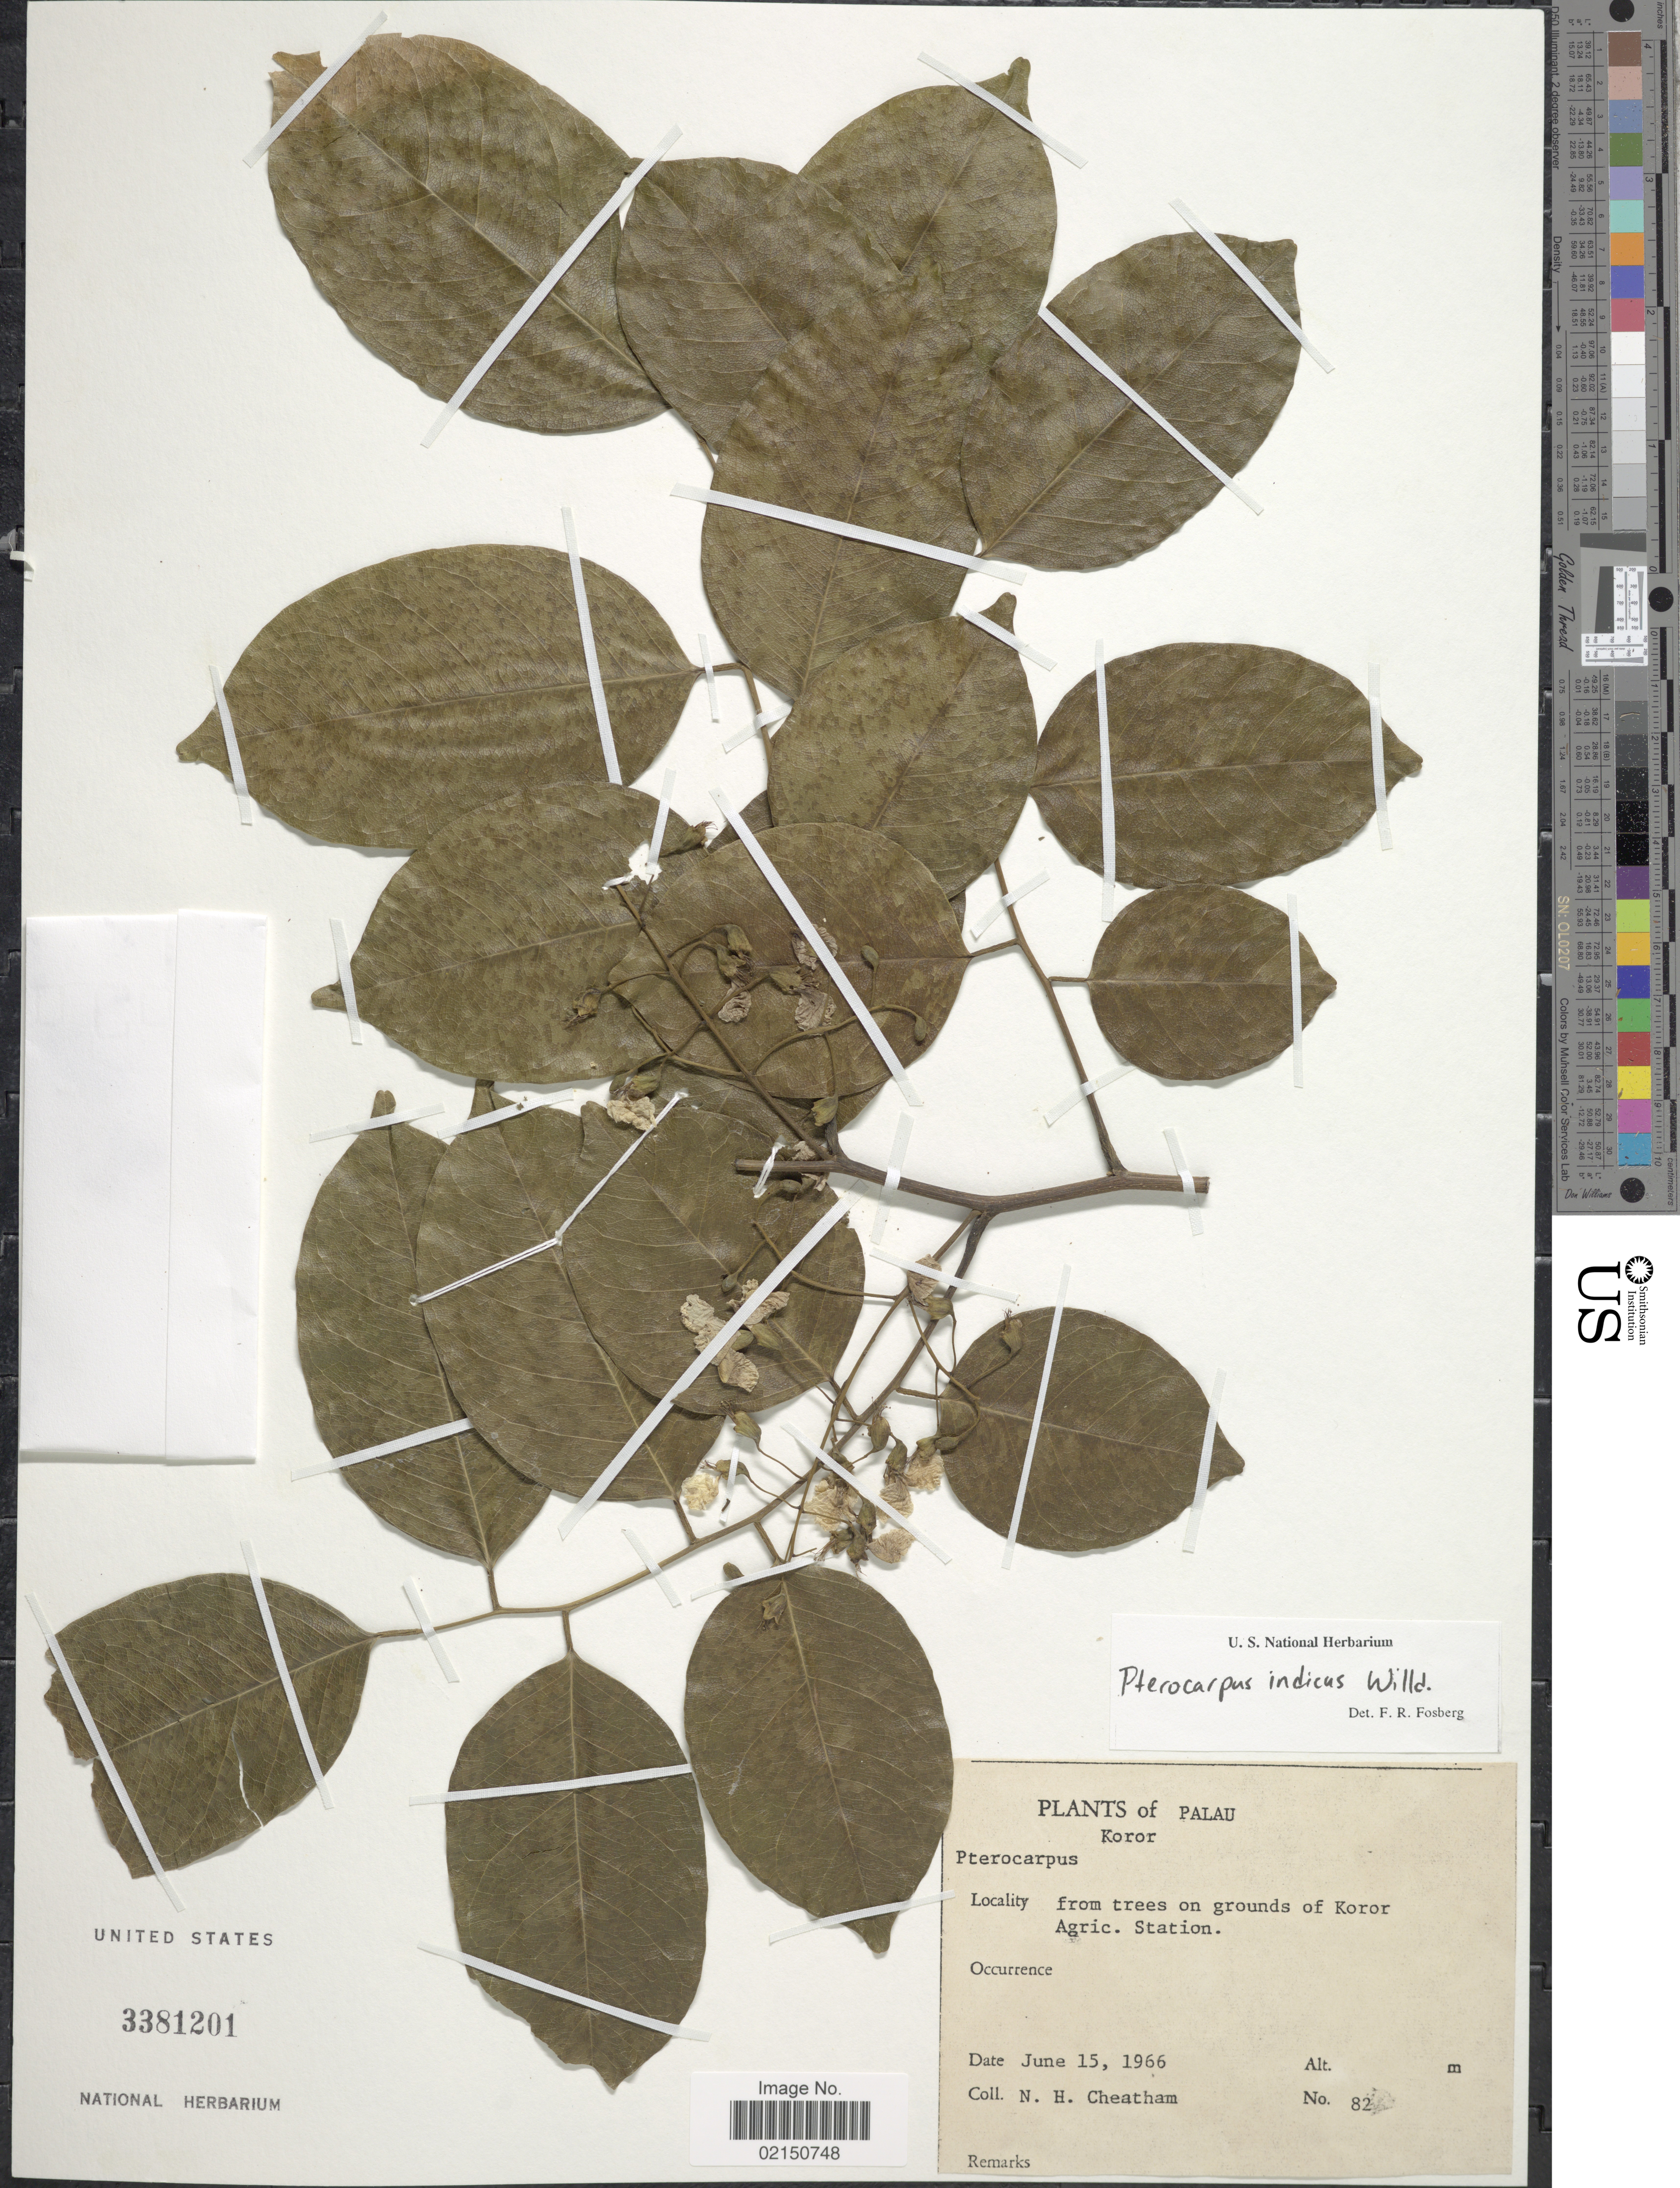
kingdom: Plantae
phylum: Tracheophyta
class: Magnoliopsida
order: Fabales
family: Fabaceae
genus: Pterocarpus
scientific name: Pterocarpus indicus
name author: Willd.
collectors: N. H. Cheatham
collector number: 82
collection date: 1966-06-15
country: Palau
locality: Palau. Koror, grounds of Koror Agric. Station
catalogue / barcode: US 3381201